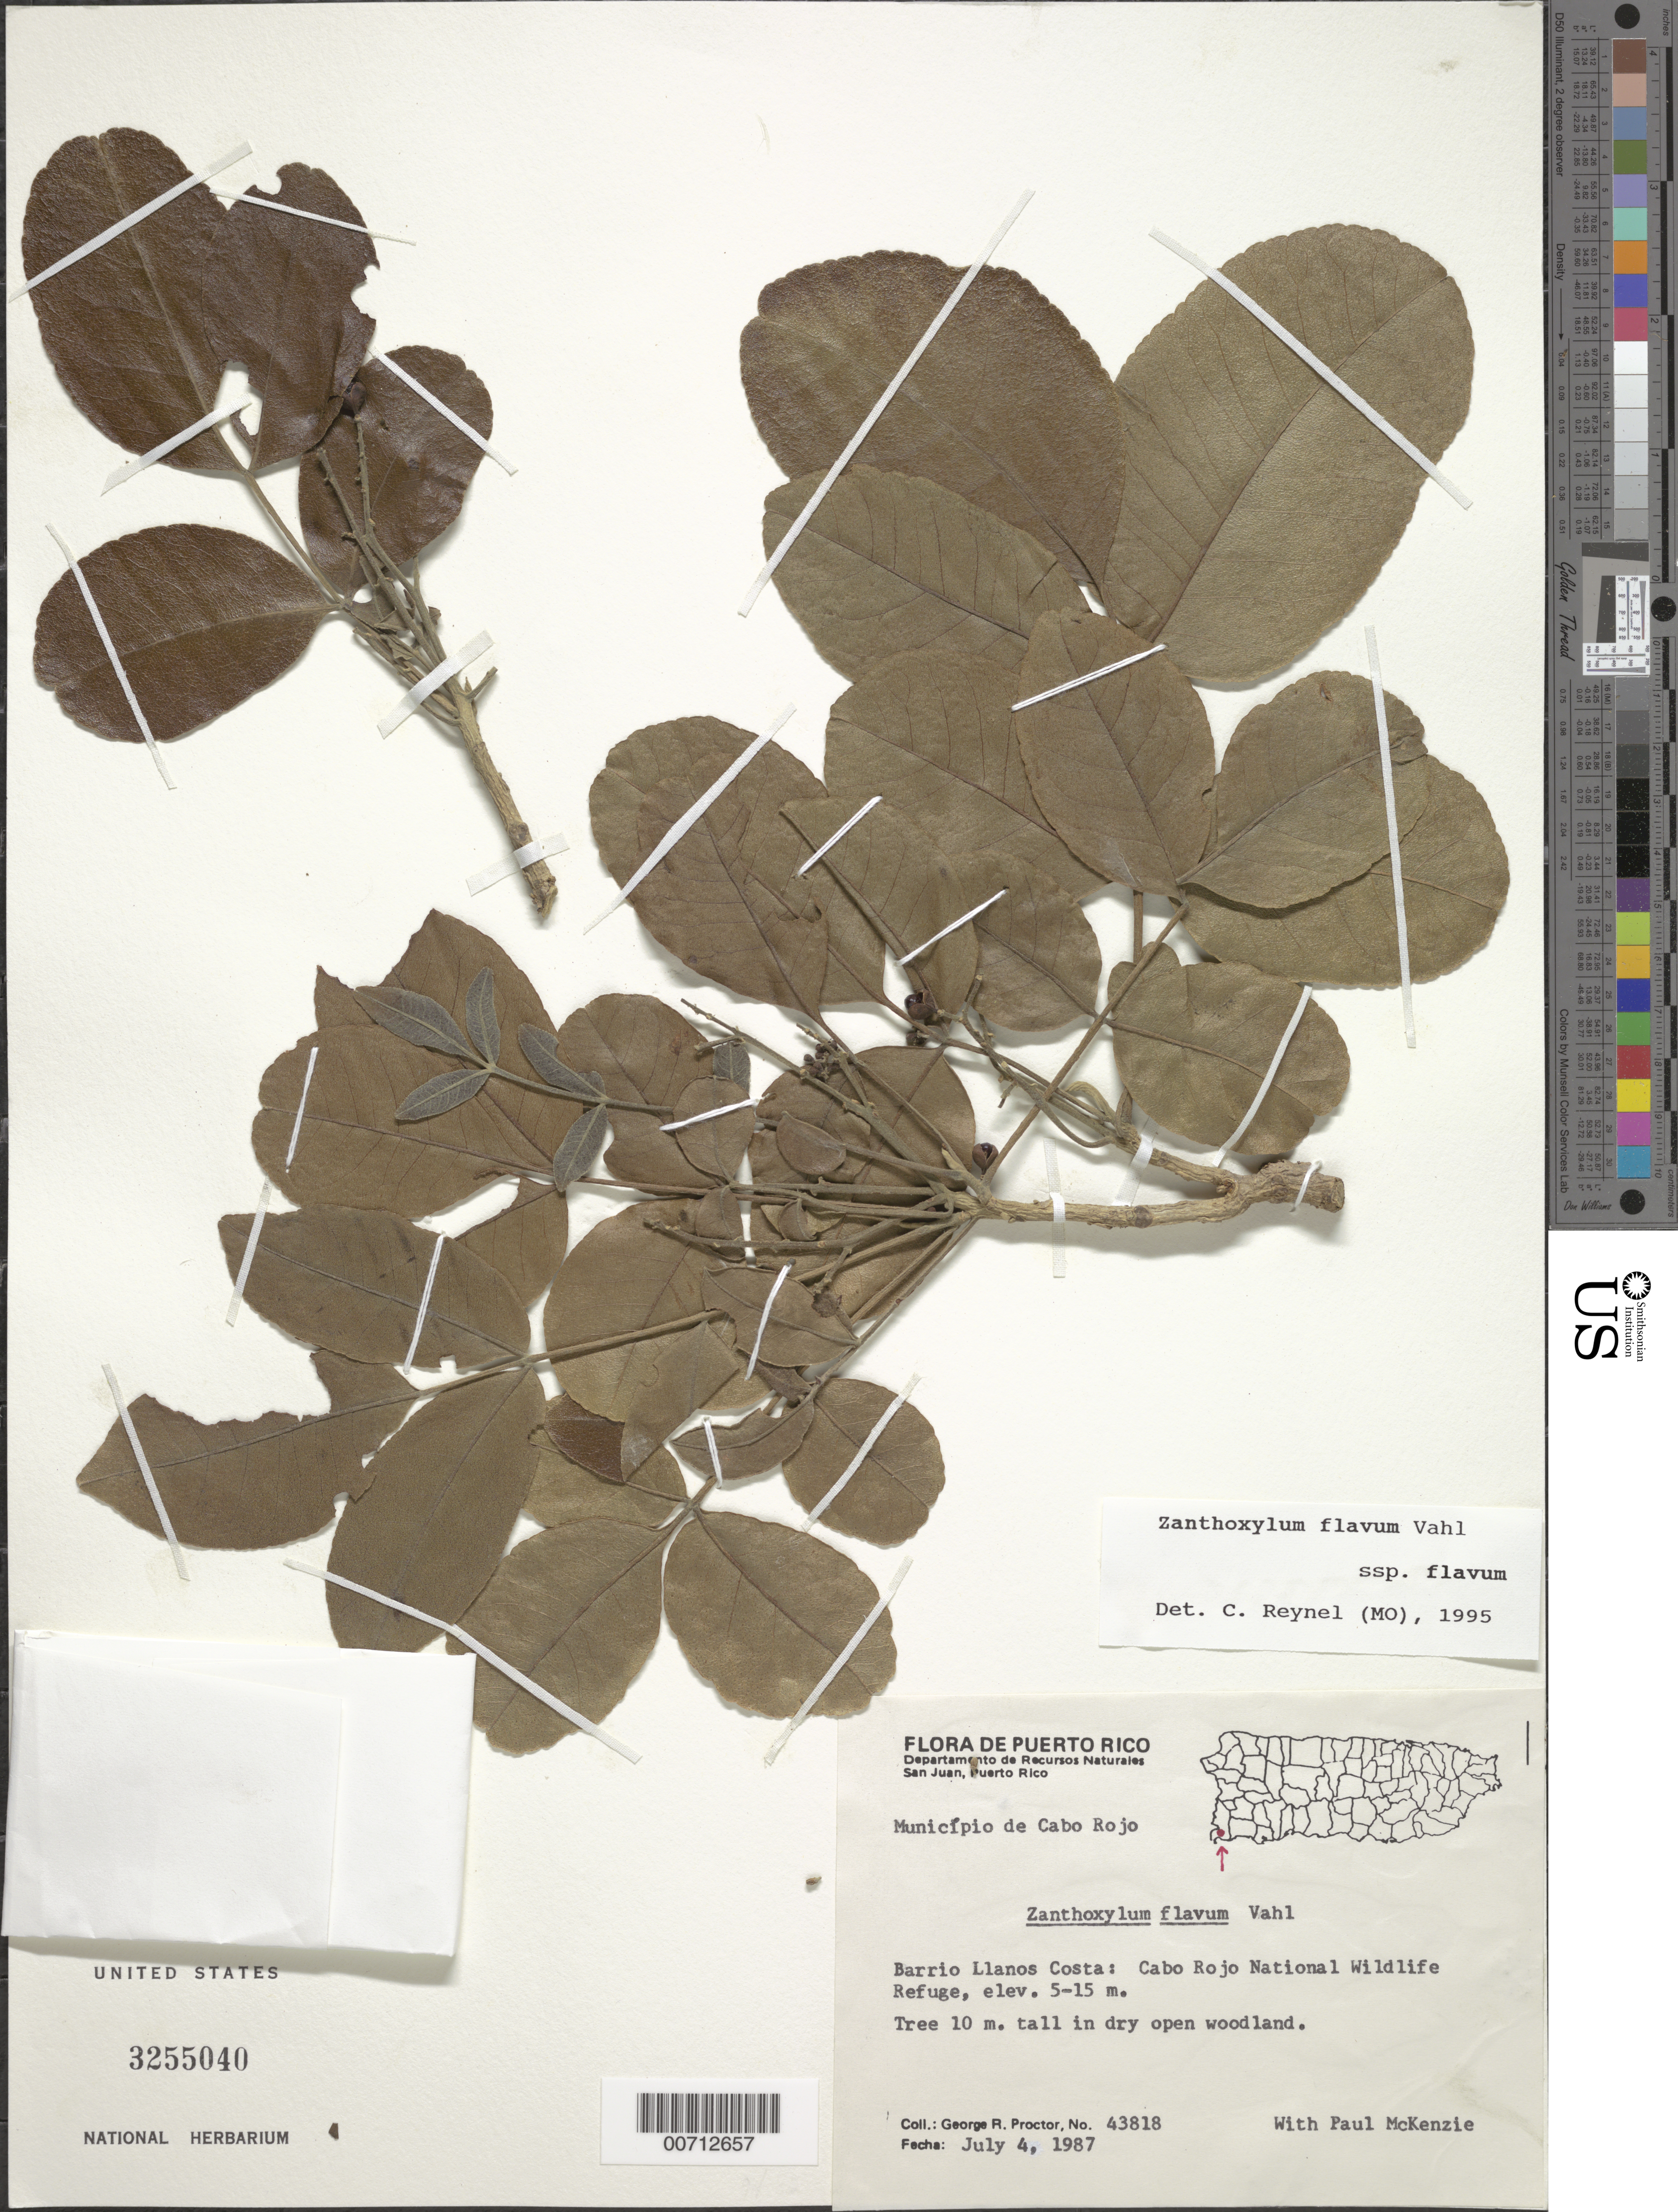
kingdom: Plantae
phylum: Tracheophyta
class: Magnoliopsida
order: Sapindales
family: Rutaceae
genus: Zanthoxylum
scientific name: Zanthoxylum flavum subsp. flavum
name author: Vahl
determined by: Reynel, Carlos A., (MO), Missouri Botanical Garden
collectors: G. R. Proctor & P. McKenzie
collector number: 43818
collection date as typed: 04 Jul 1987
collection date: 1987-07-04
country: Puerto Rico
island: Greater Antilles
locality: Bo: Llaos Costa: Cabo Rojo Natl. Wildlife Refuge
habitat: In dry open woodland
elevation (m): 5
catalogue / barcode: US 3255040